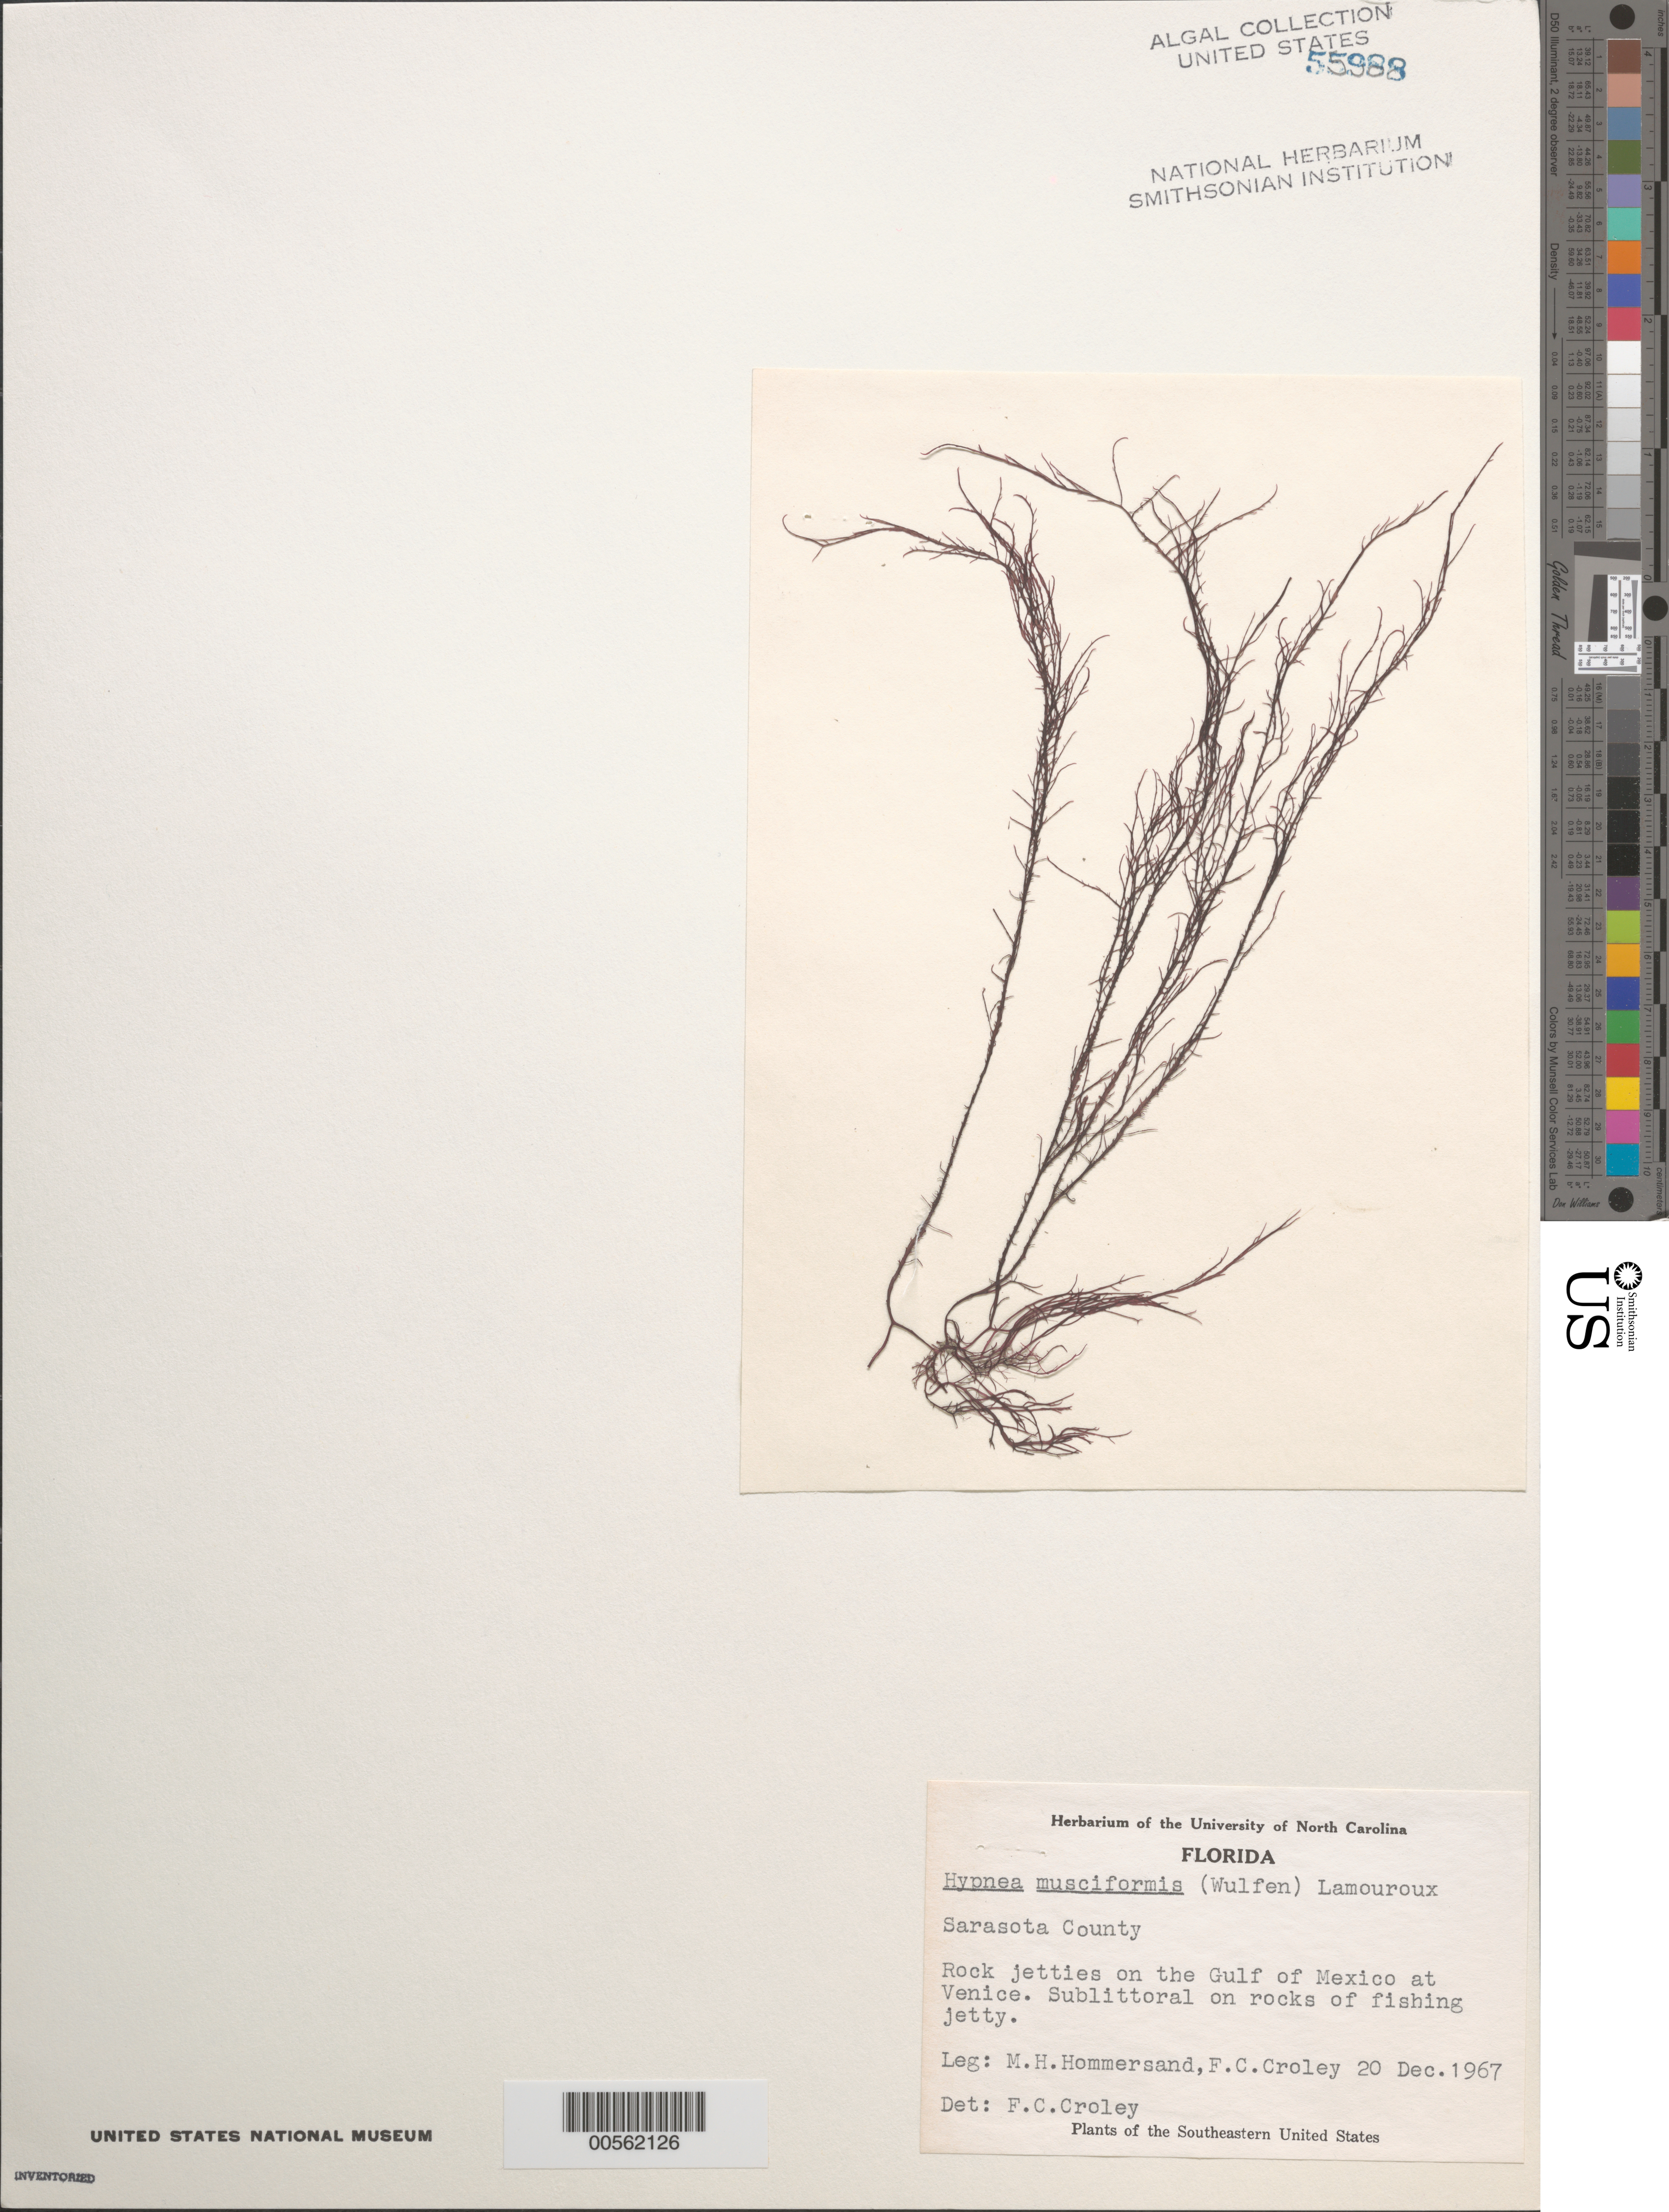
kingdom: Plantae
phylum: Rhodophyta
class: Florideophyceae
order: Gigartinales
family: Cystocloniaceae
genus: Hypnea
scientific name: Hypnea musciformis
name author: (Wulfen) J.V.Lamouroux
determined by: Croley, F. C.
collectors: M. H. Hommersand & F. C. Croley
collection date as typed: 20 Dec 1967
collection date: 1967-12-20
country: United States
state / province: Florida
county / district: Sarasota County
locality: Venice, Gulf of Mexico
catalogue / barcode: US 55988